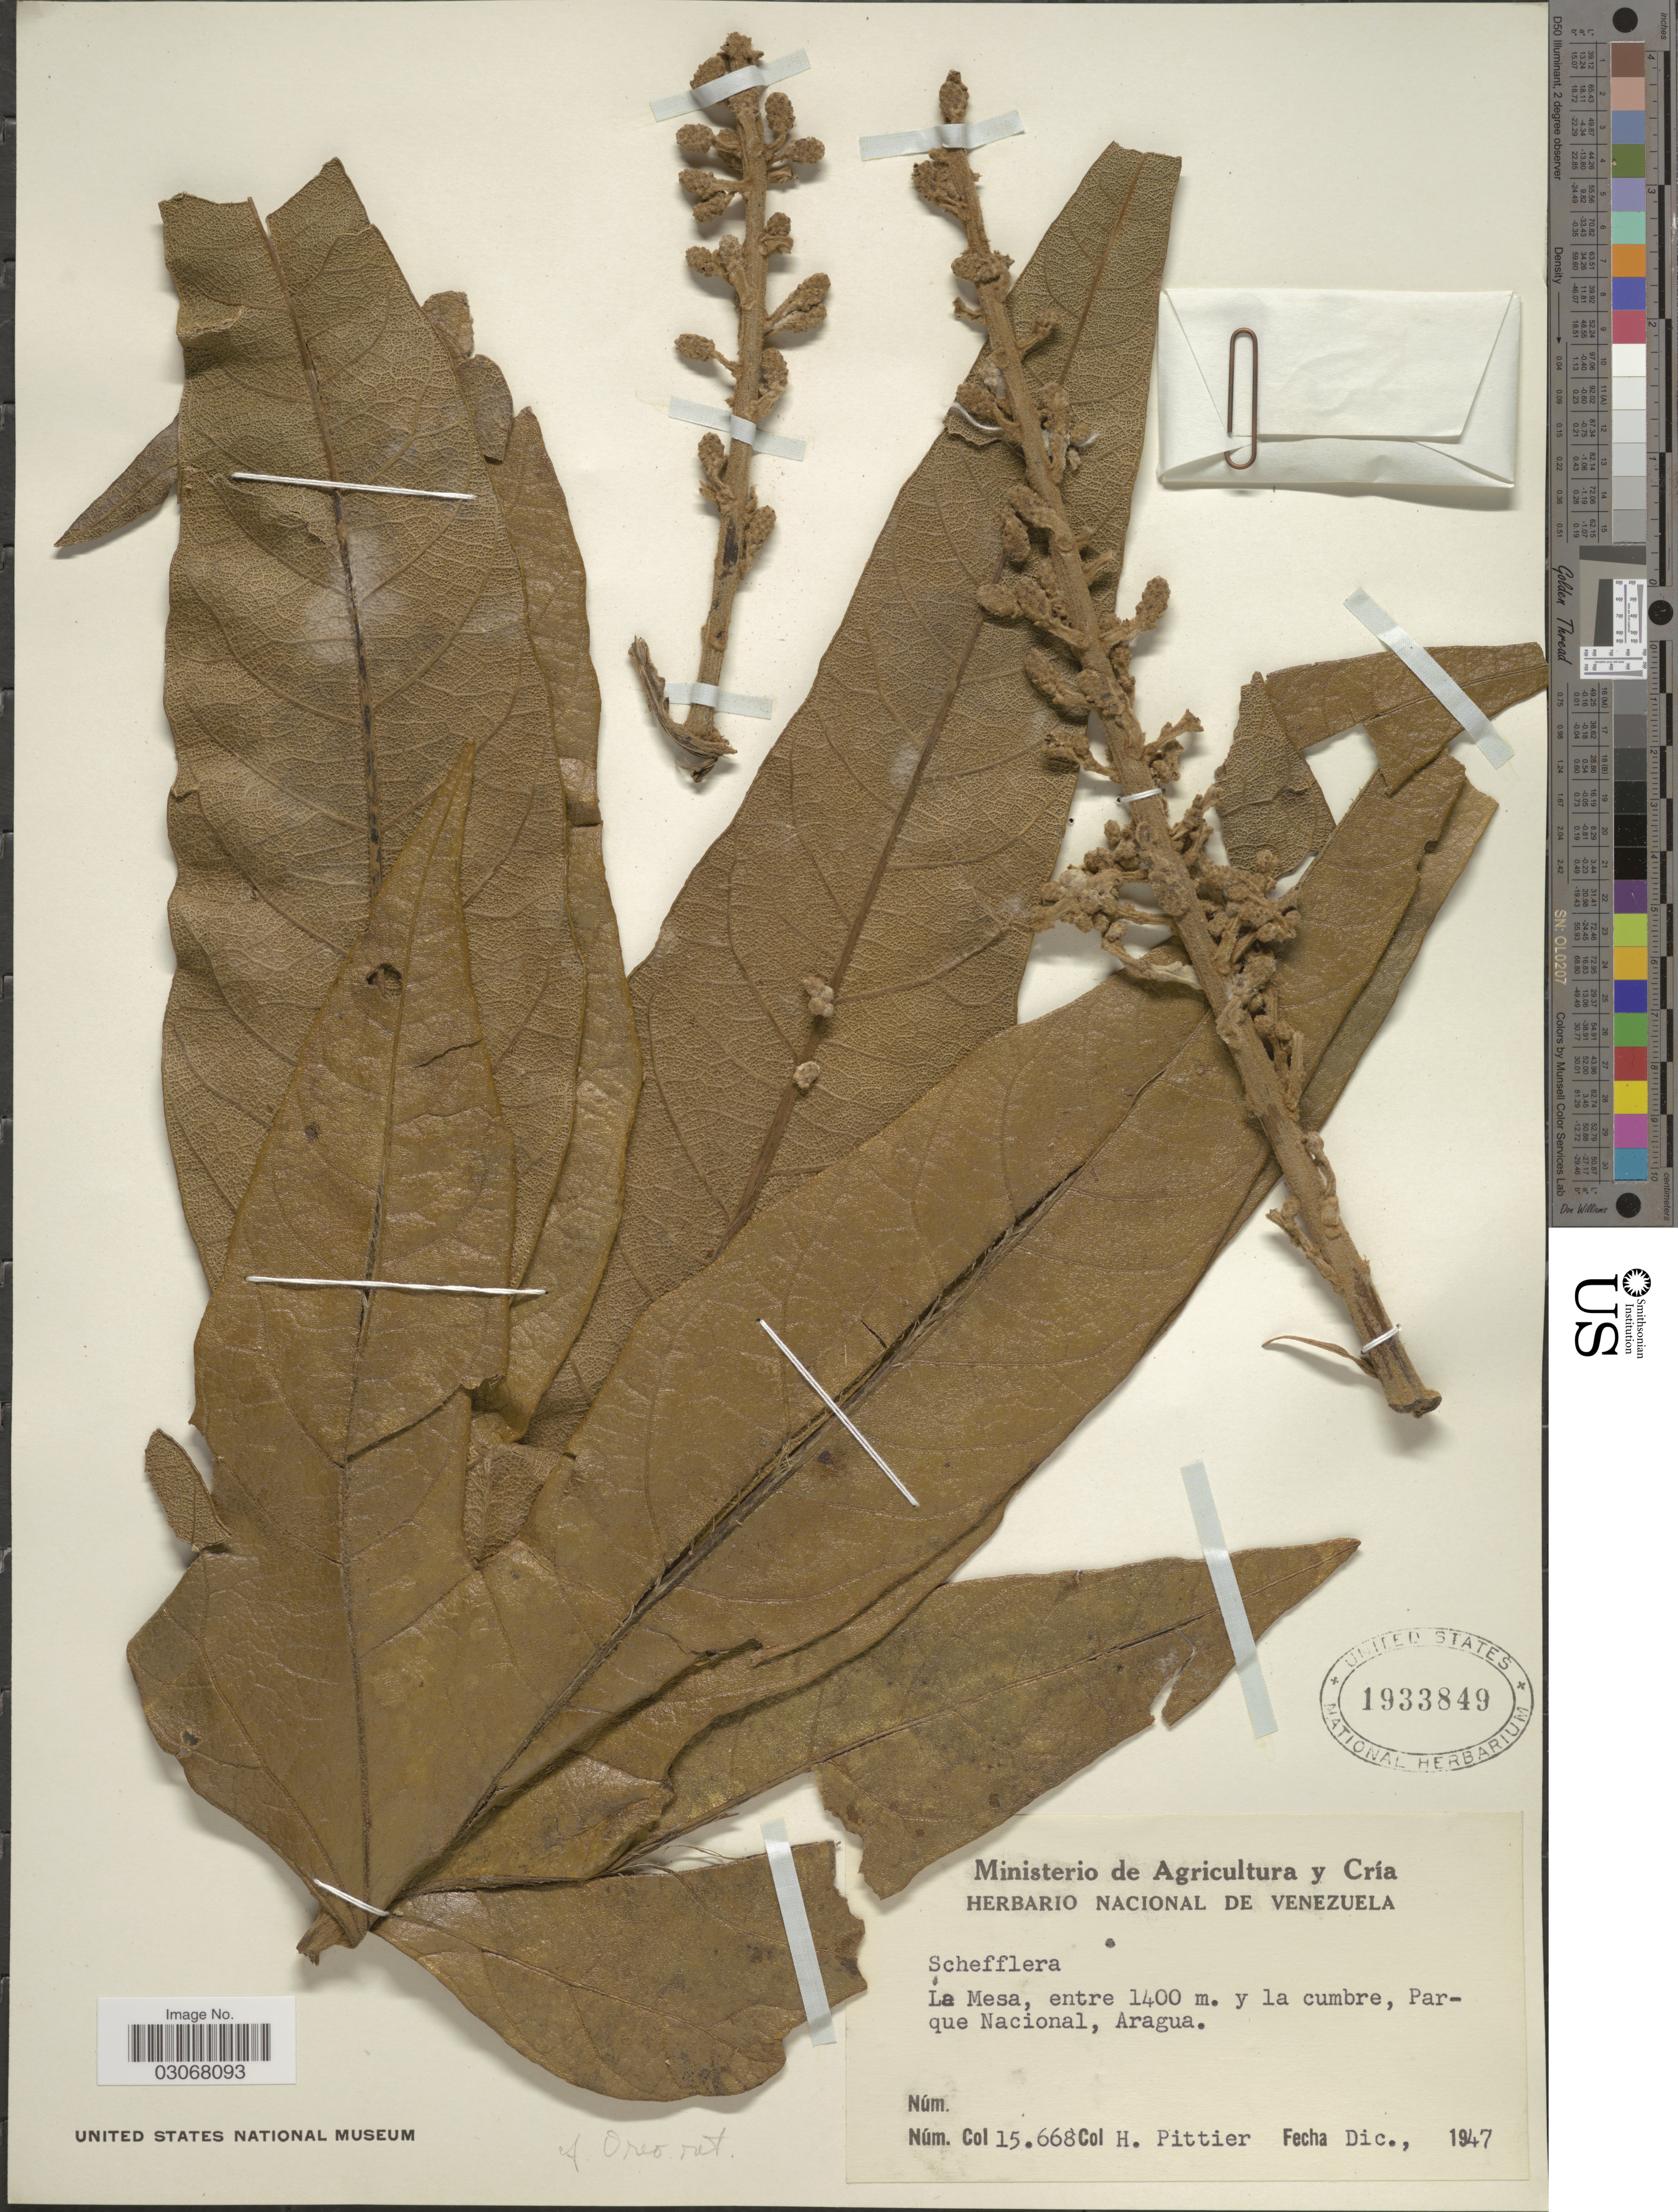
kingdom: Plantae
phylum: Tracheophyta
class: Magnoliopsida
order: Apiales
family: Araliaceae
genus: Oreopanax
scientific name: Oreopanax reticulatus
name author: (Willd. ex Schult.) Decne. & Planch.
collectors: H. F. Pittier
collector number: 15668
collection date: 1947-12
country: Venezuela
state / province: Aragua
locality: La Mesa, Parque Nacional, Aragua.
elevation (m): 1400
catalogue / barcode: US 1933849